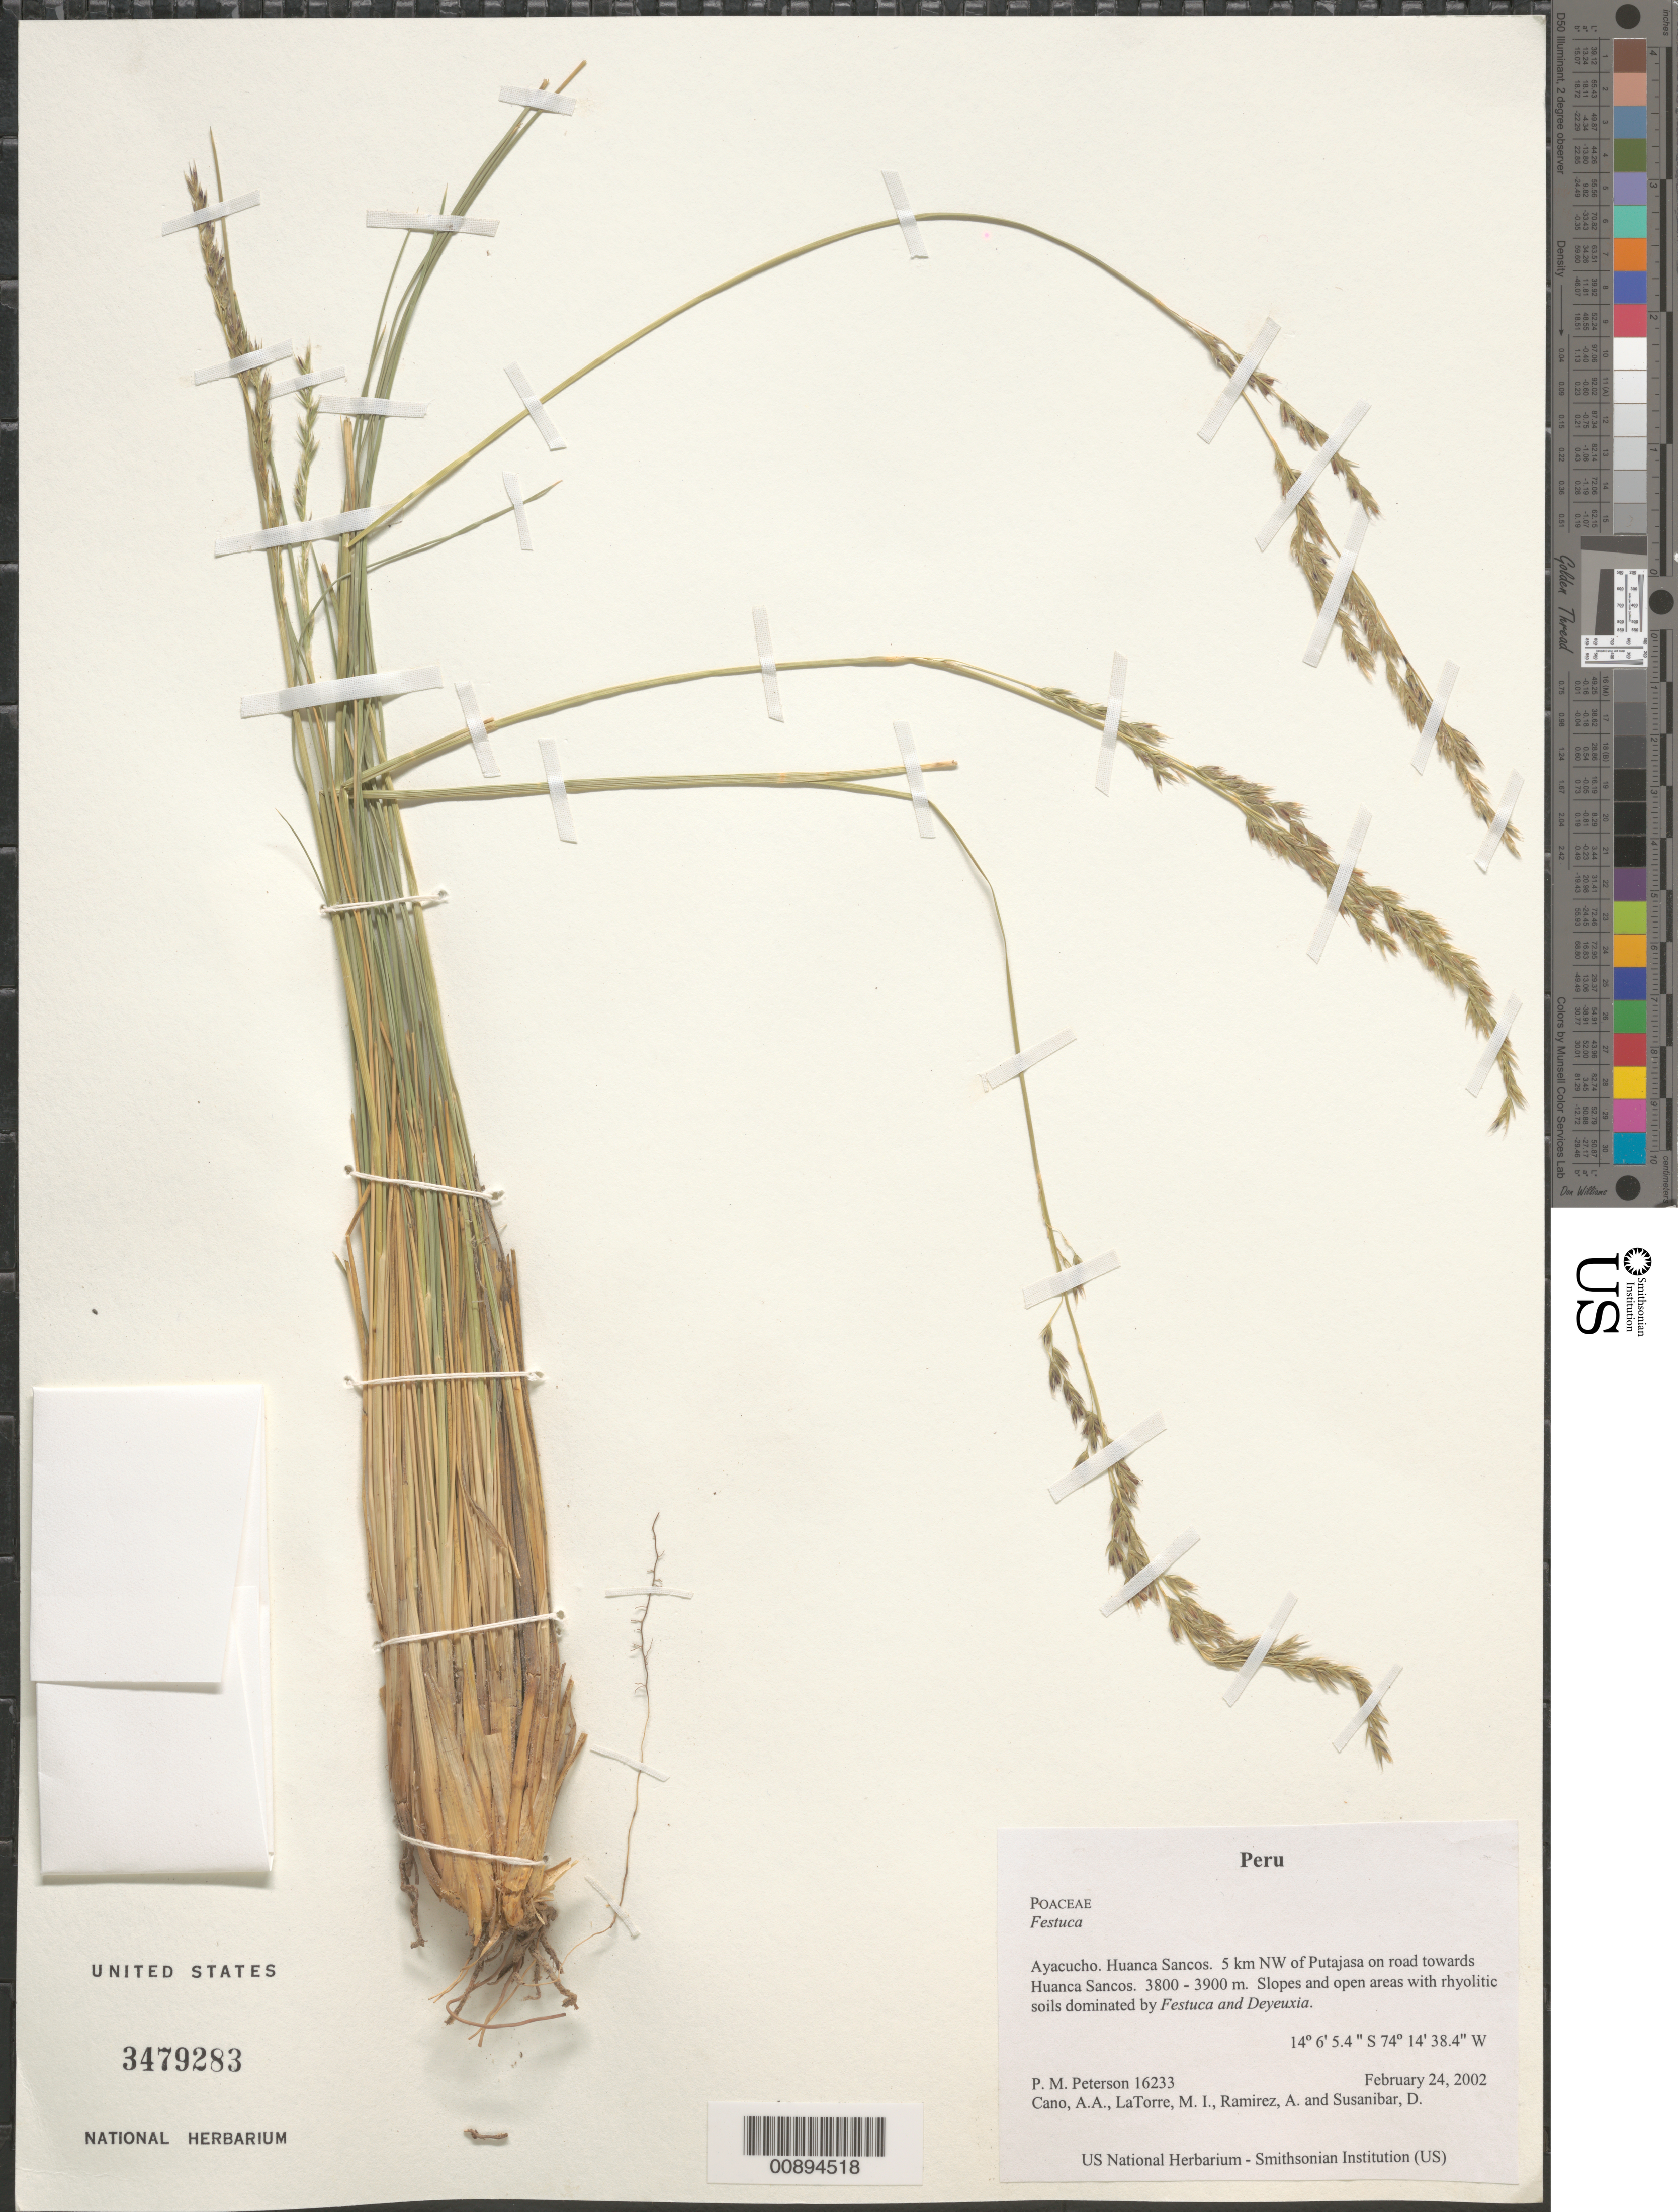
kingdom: Plantae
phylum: Tracheophyta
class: Liliopsida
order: Poales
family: Poaceae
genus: Festuca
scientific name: Festuca sp.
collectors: P. M. Peterson, A. Cano, M. I. La Torre, A. Ramírez & D. Susanibar Cruz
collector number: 16233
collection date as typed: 24 Feb 2002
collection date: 2002-02-24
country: Peru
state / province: Ayacucho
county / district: Huanca Sancos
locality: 5 km NW of Putajasa on road towards Huanca Sancos.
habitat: Slopes and open areas with rhyolitic soils dominated by ~Festuca and Deyeuxia~.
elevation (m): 3800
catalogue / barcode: US 3479283